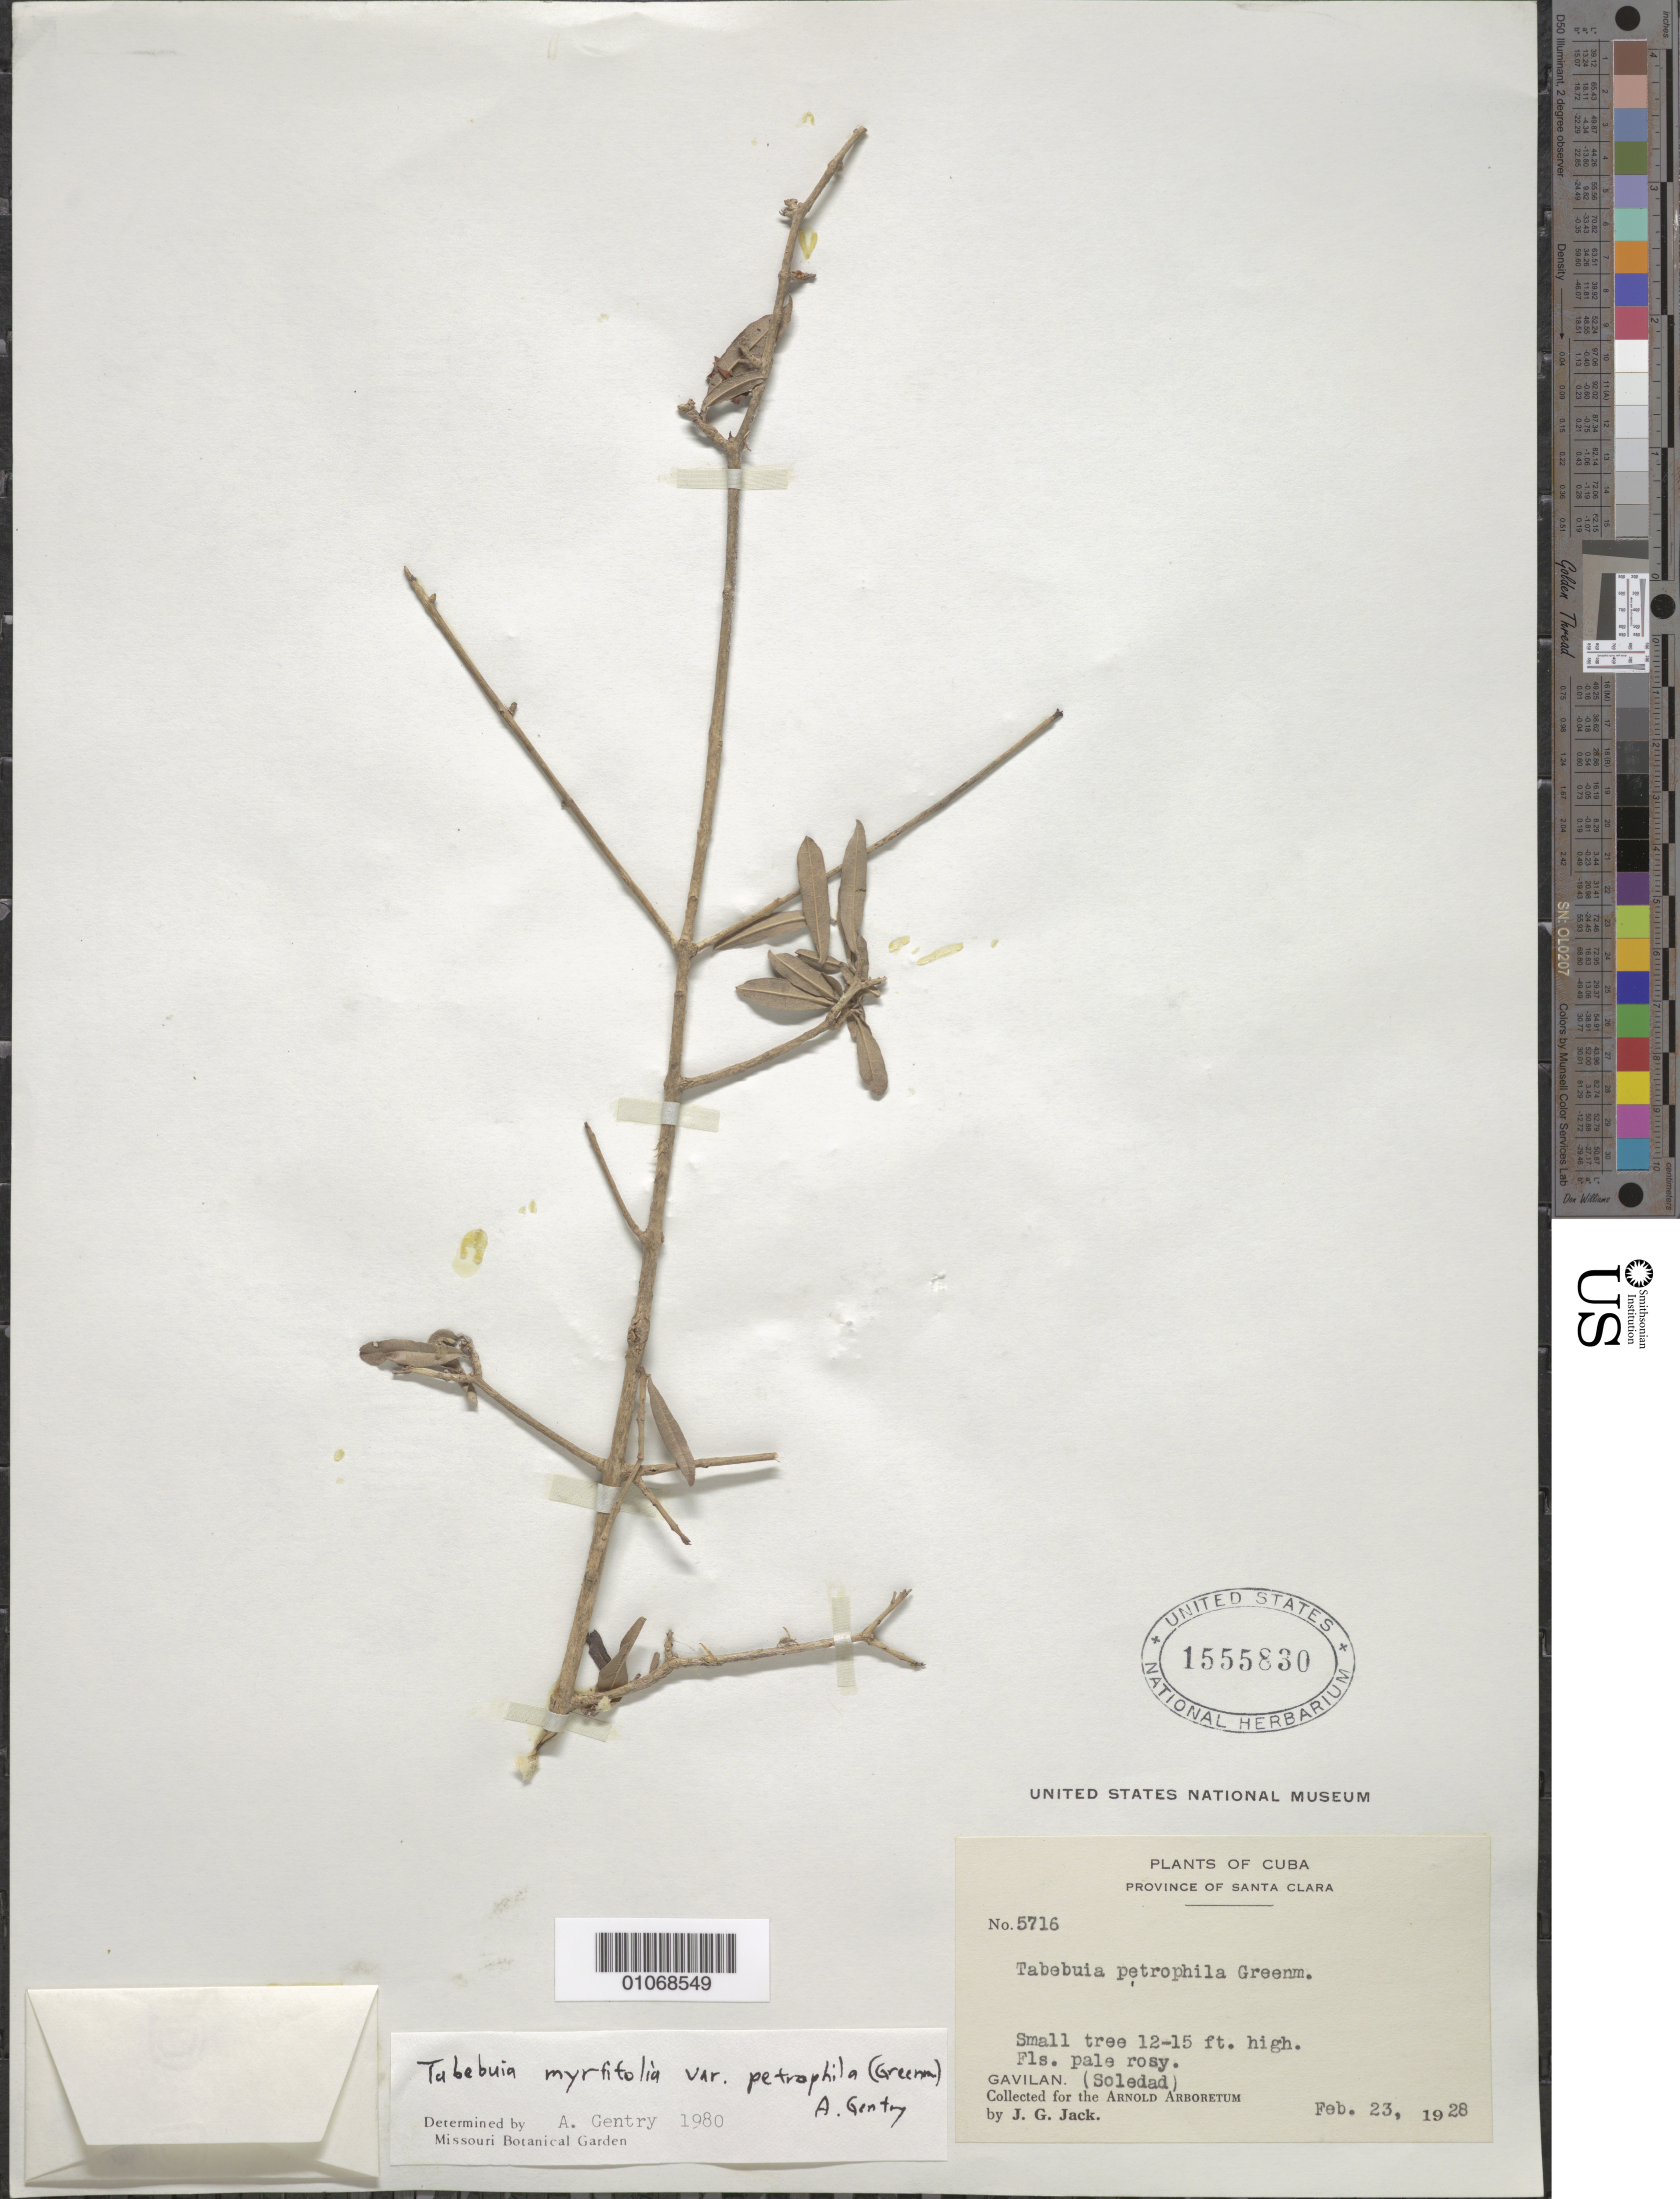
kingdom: Plantae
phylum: Tracheophyta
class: Magnoliopsida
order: Lamiales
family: Bignoniaceae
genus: Tabebuia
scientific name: Tabebuia myrtifolia var. petrophila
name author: (Greenm.) A.H. Gentry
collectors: J. G. Jack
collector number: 5716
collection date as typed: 23 Feb 1928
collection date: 1928-02-23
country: Cuba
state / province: Cienfuegos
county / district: Santa Clara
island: Cuba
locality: Gavilan, Soledad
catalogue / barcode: US 1555830